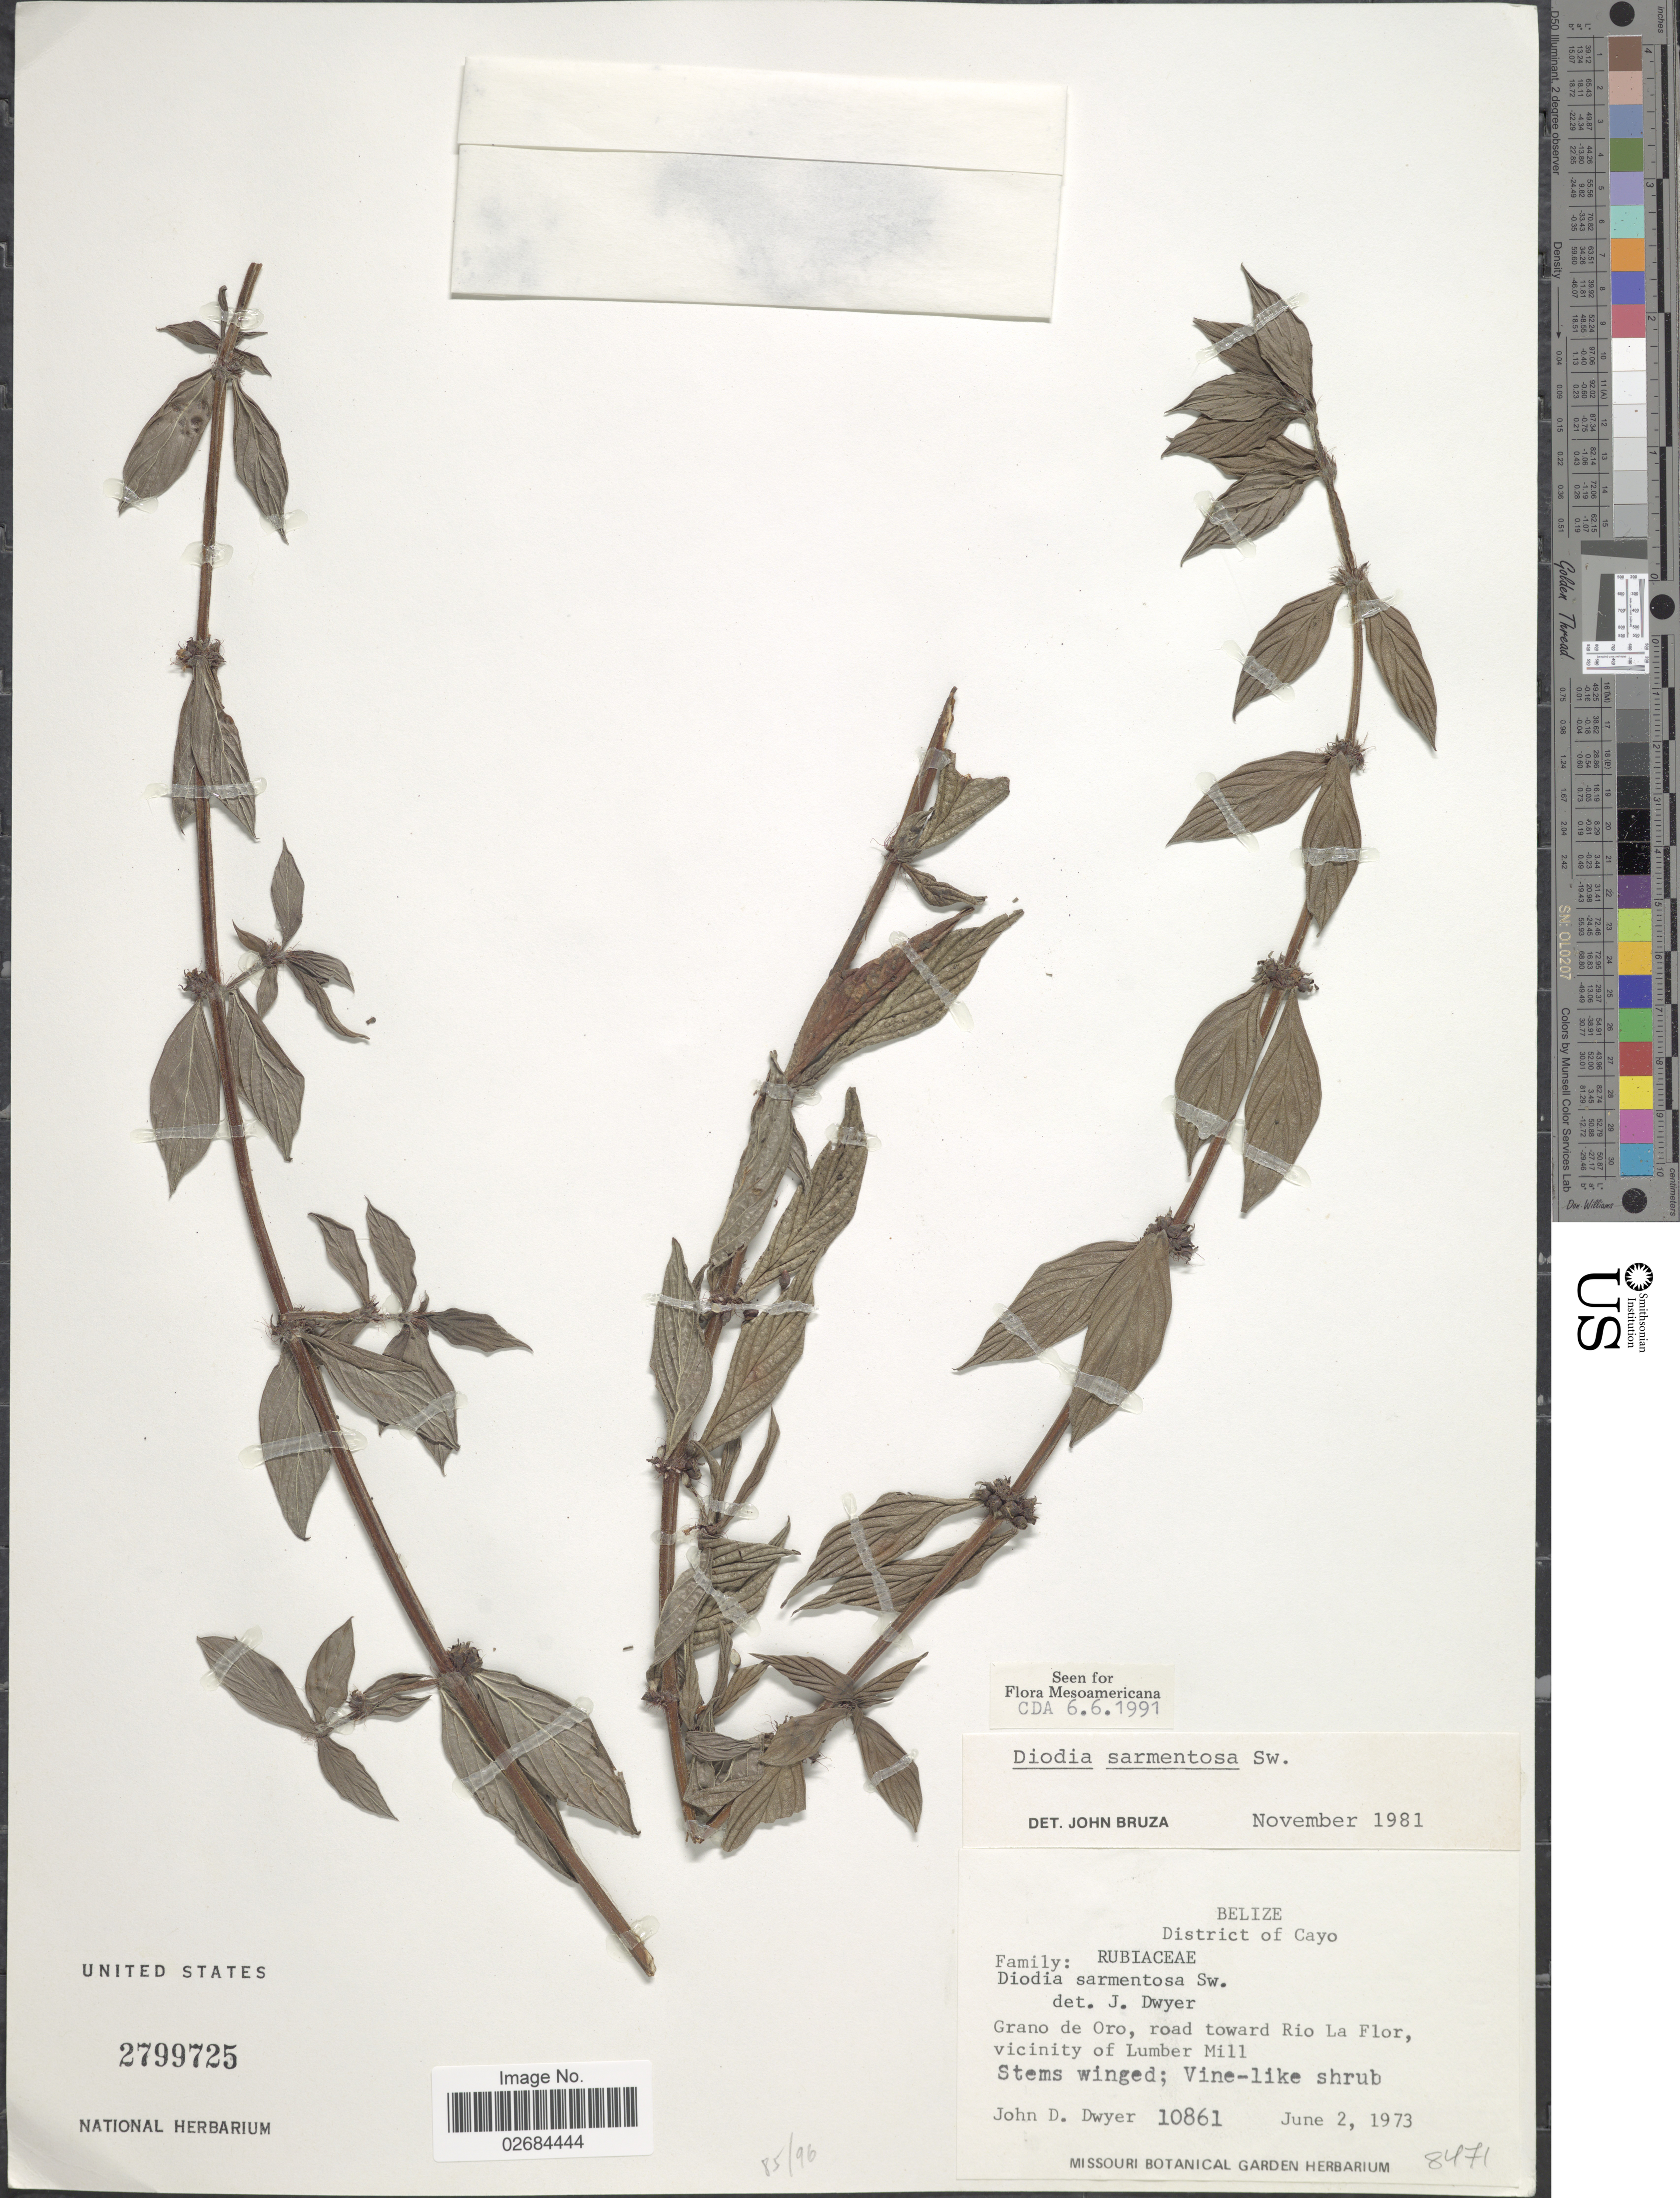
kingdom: Plantae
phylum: Tracheophyta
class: Magnoliopsida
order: Gentianales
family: Rubiaceae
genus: Diodia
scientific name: Diodia sarmentosa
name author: Sw.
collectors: J. D. Dwyer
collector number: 10861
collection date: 1973-06-02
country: Belize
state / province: Cayo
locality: Grano de Oro, road toward Rio La Flor, vicinity of Lumber Mill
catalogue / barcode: US 2799725